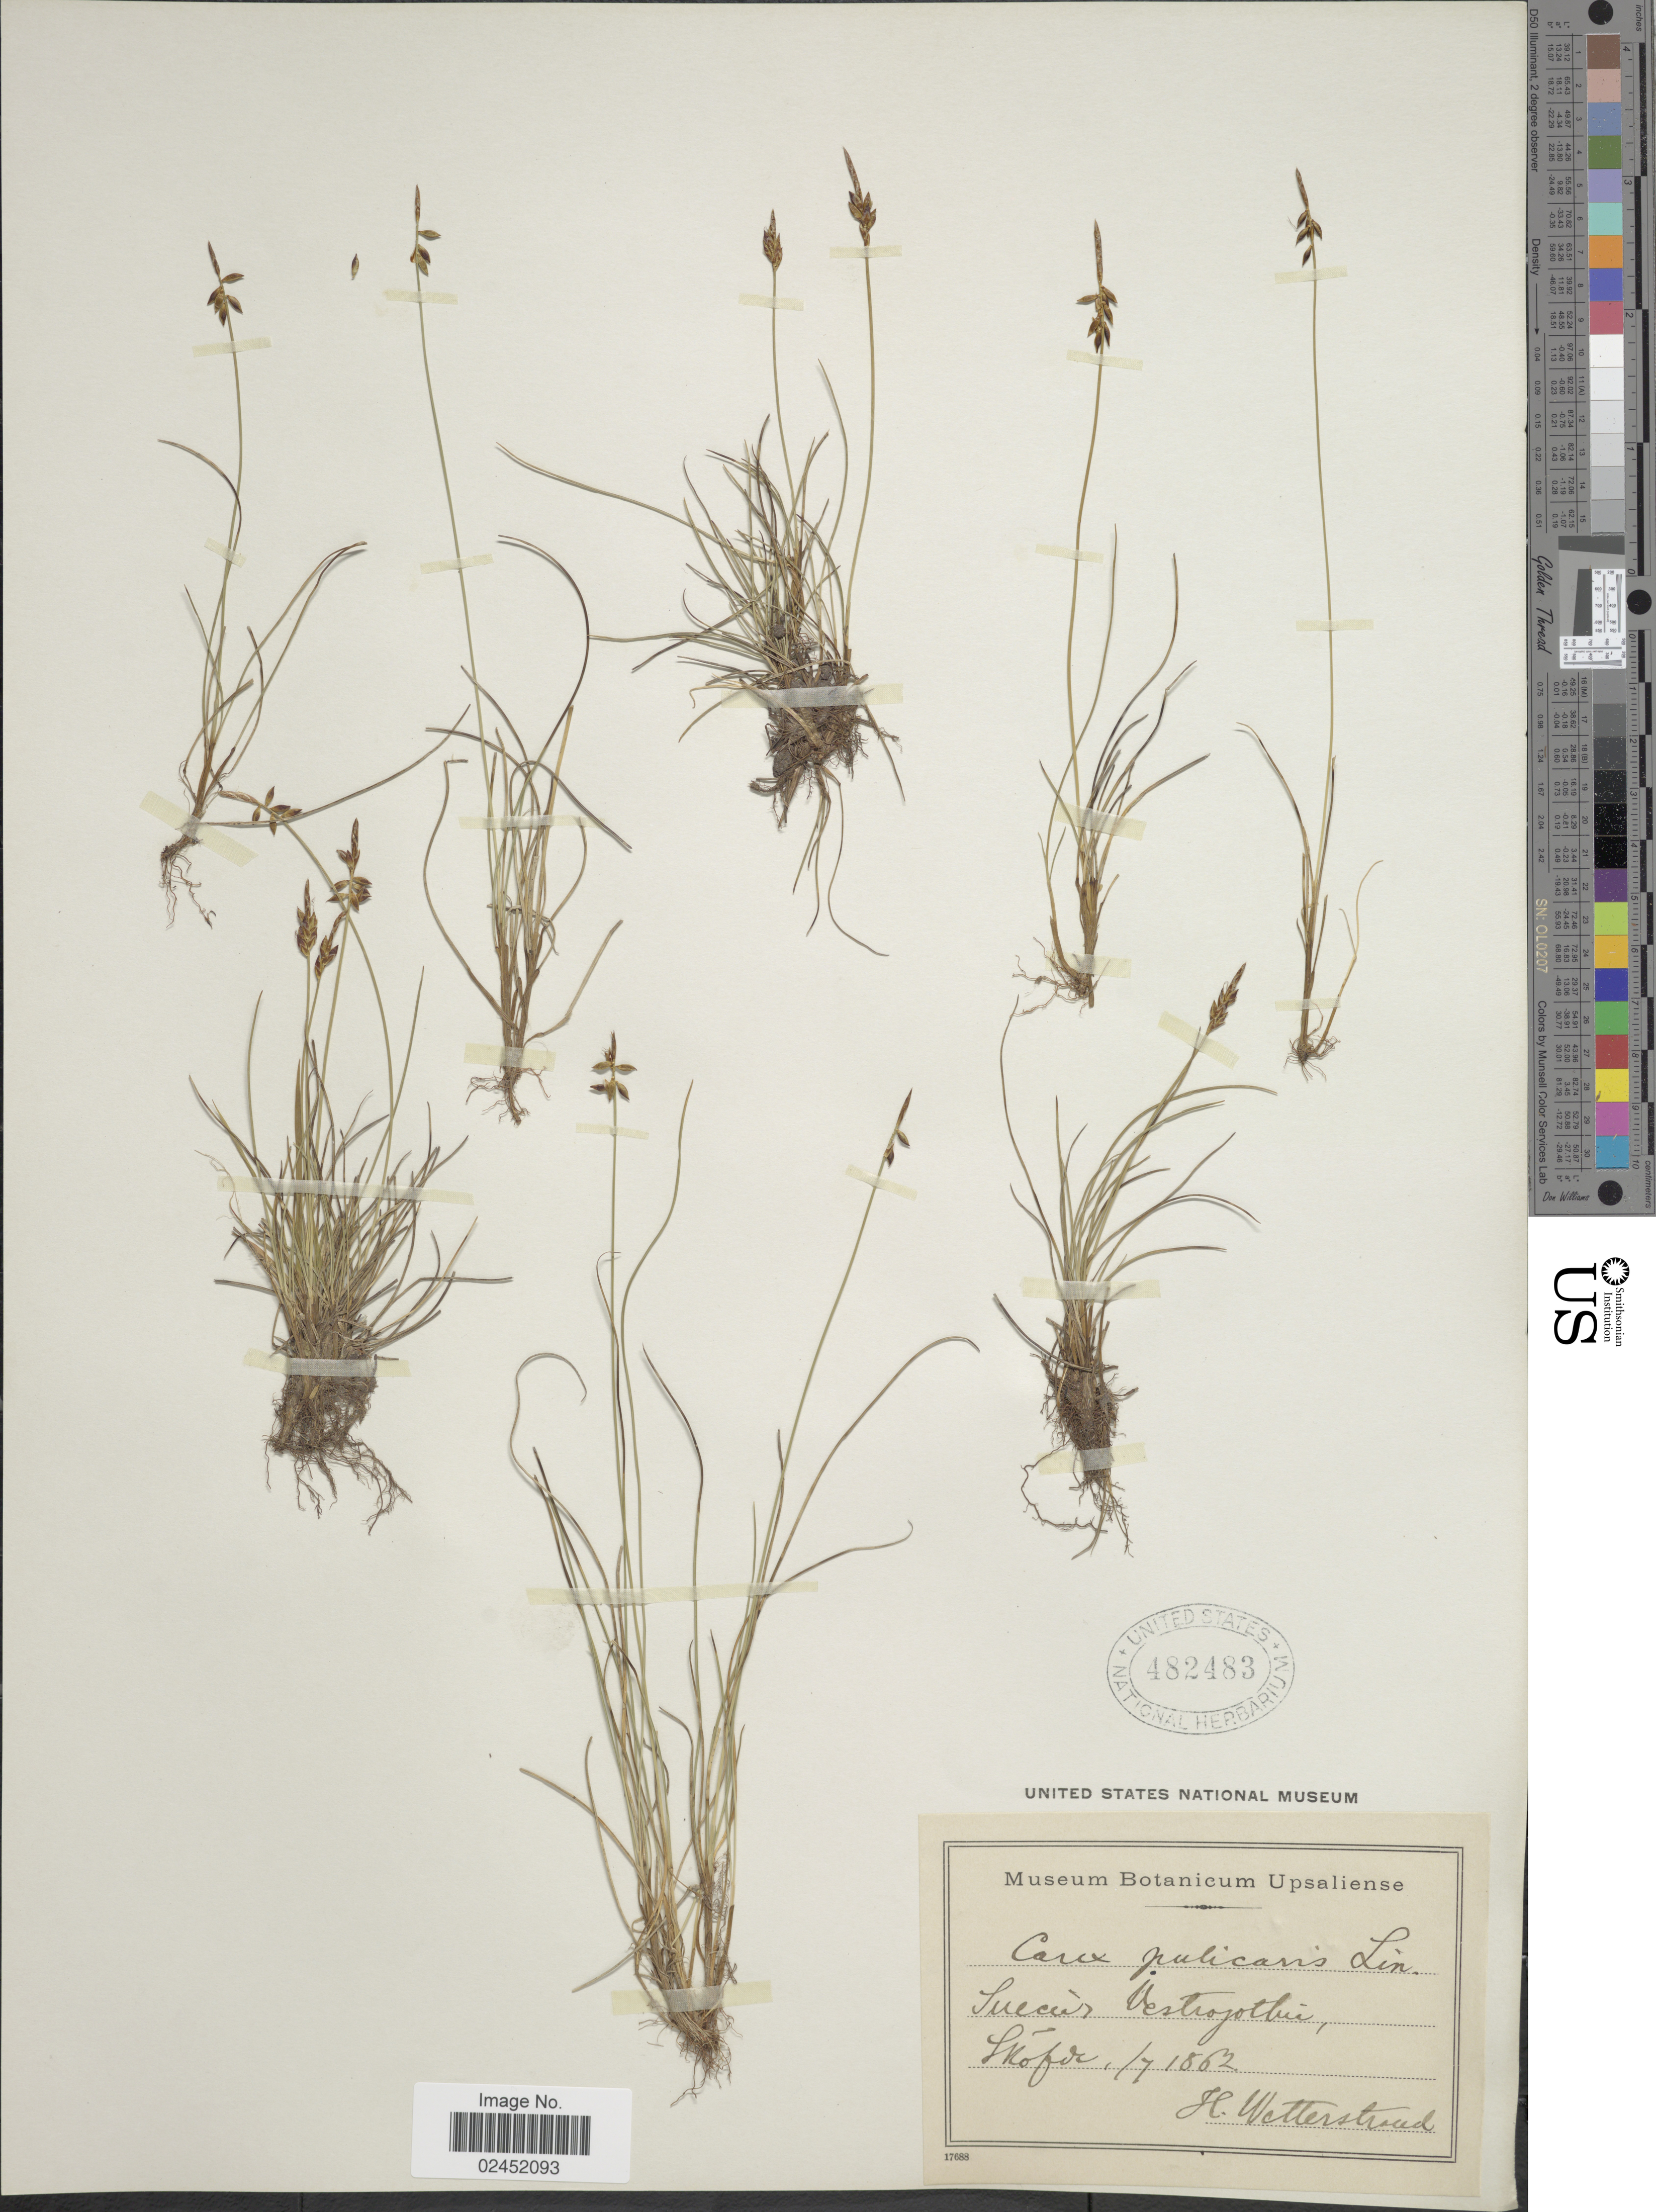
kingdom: Plantae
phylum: Tracheophyta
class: Liliopsida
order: Poales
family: Cyperaceae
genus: Carex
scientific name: Carex pulicaris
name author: L.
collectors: H. Wetterstrand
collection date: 1862-07-01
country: Sweden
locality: Suecia, Vestrogothia, Sköfde.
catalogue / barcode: US 482483